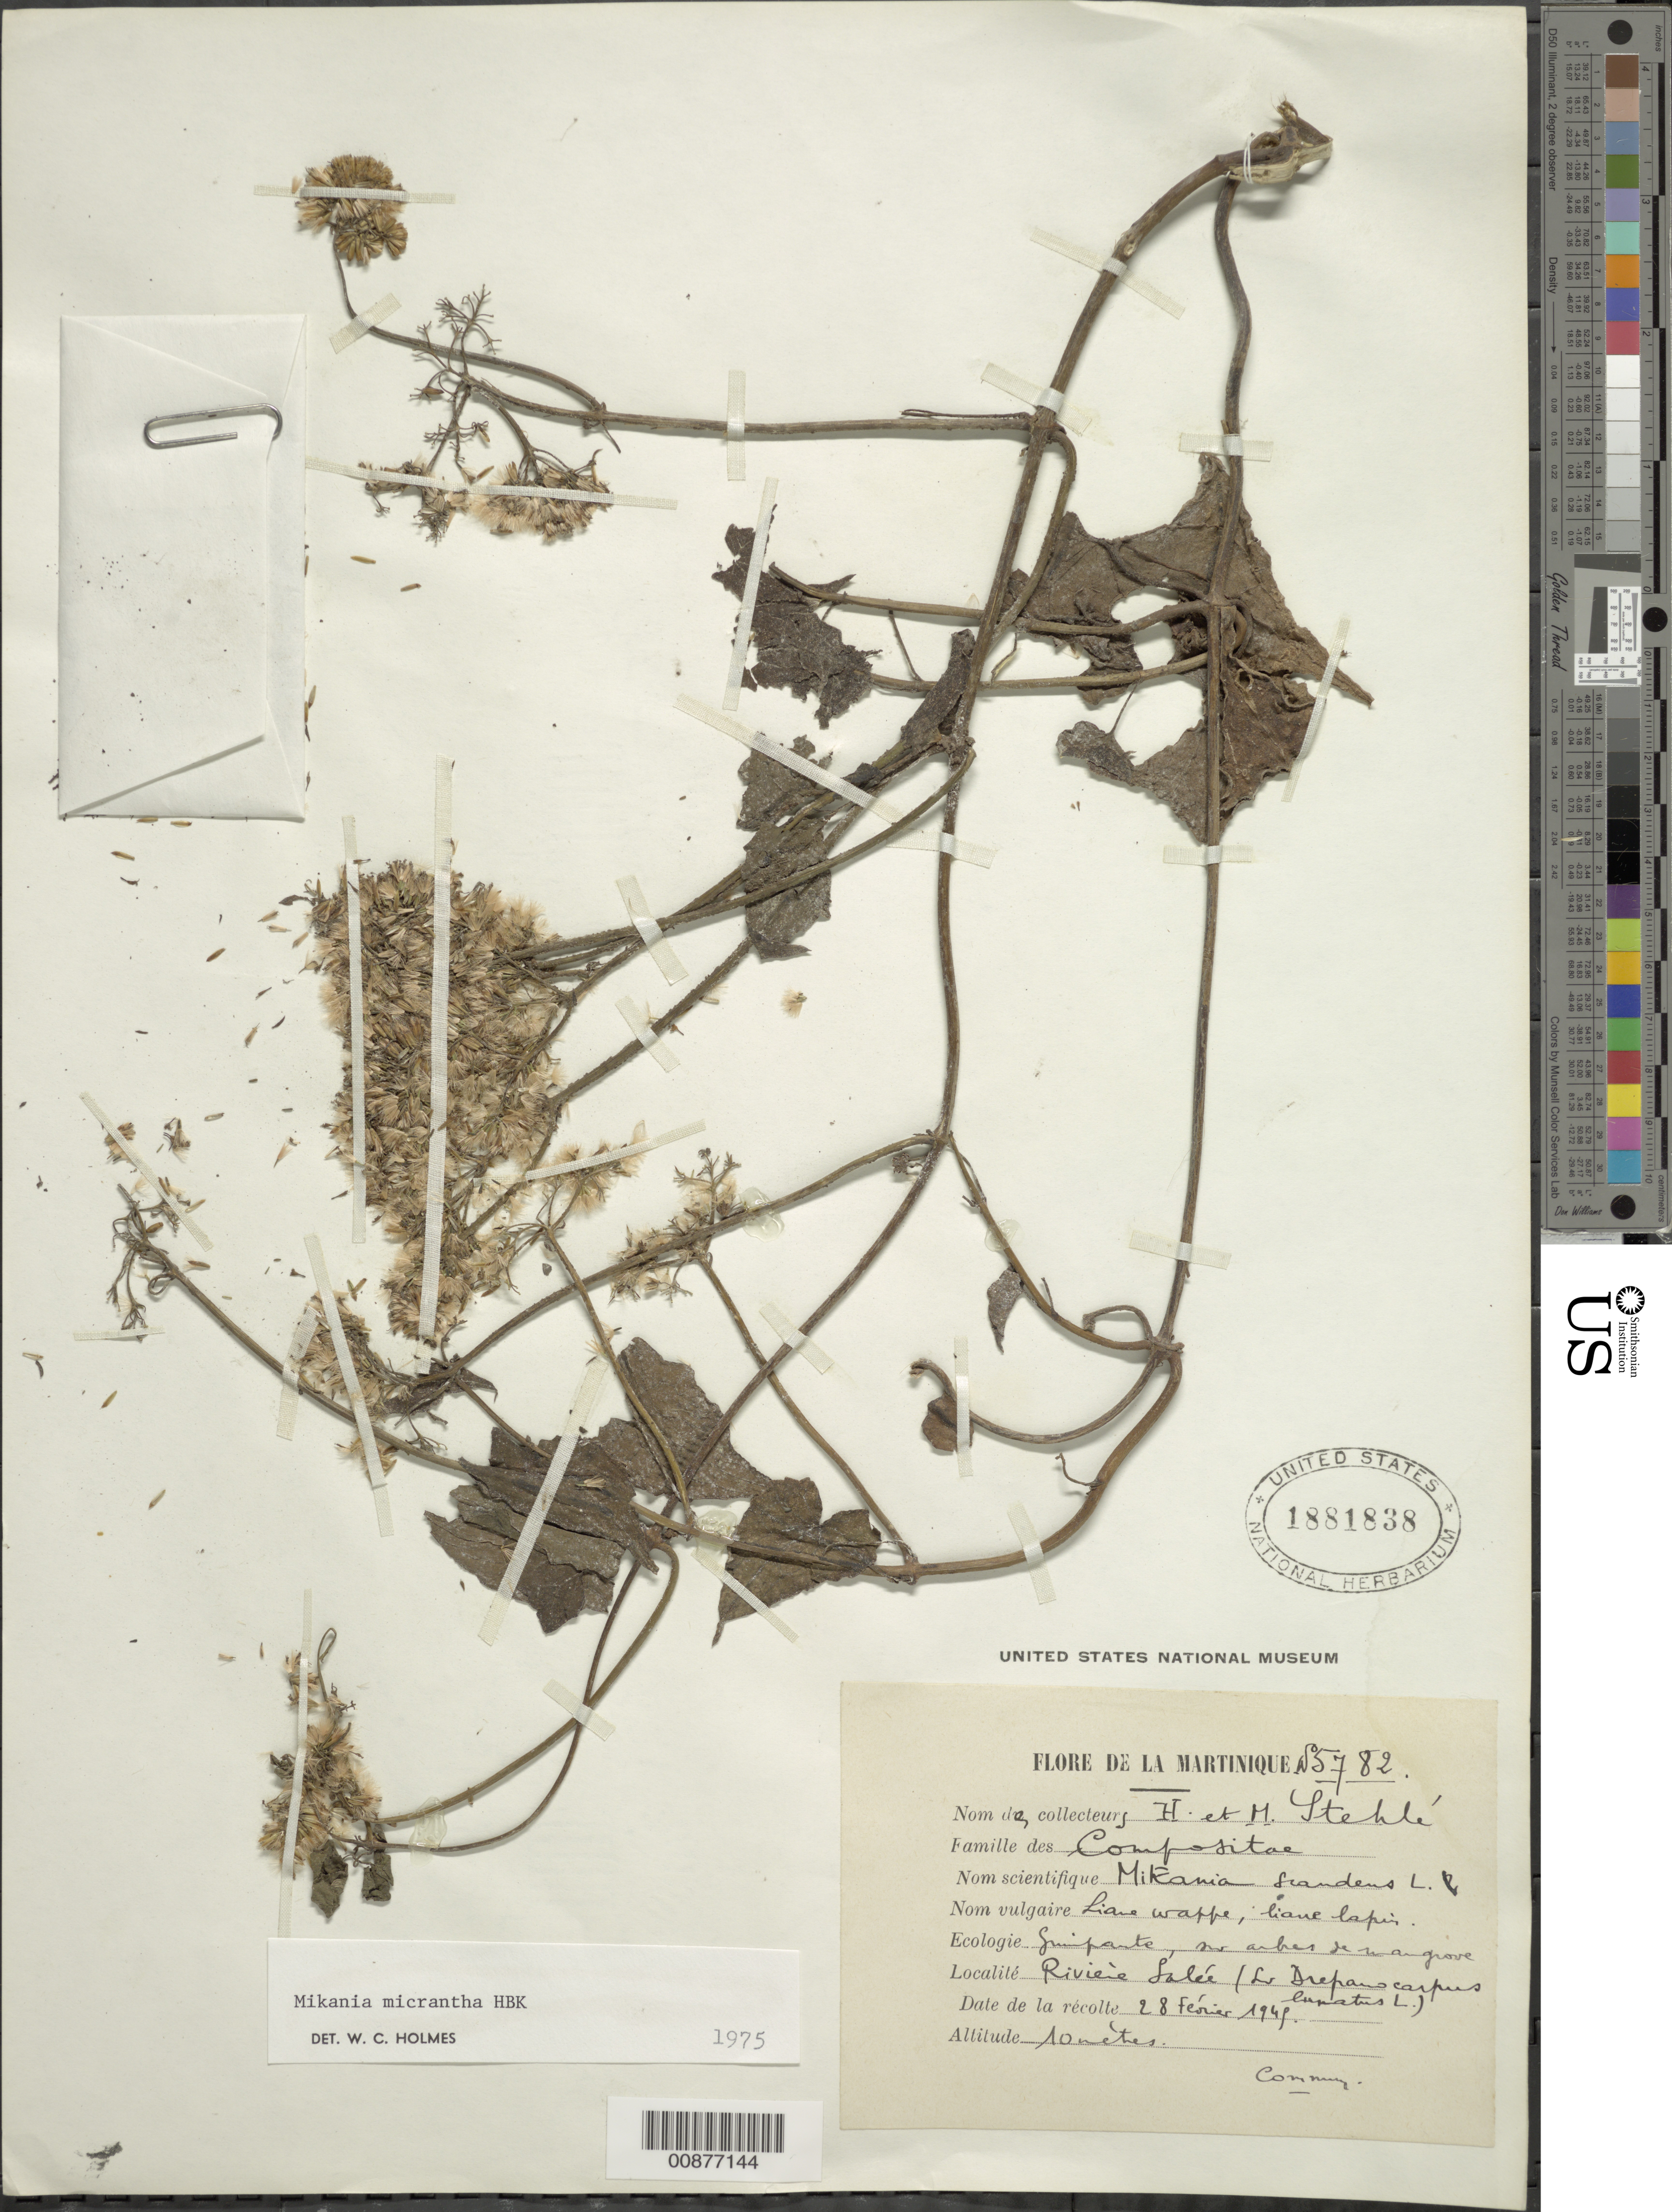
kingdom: Plantae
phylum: Tracheophyta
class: Magnoliopsida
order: Asterales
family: Asteraceae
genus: Mikania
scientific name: Mikania micrantha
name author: Kunth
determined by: Holmes, Walter C., (BAYLU), Baylor University (UNITED STATES)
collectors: H. Stehlé & M. Stehlé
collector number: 5782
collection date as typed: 28 Feb 1949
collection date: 1949-02-28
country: Martinique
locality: Riviére Salée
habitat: Grimpante des arbres de mangrove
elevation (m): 10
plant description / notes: Common name: Liane wappe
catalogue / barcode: US 1881838